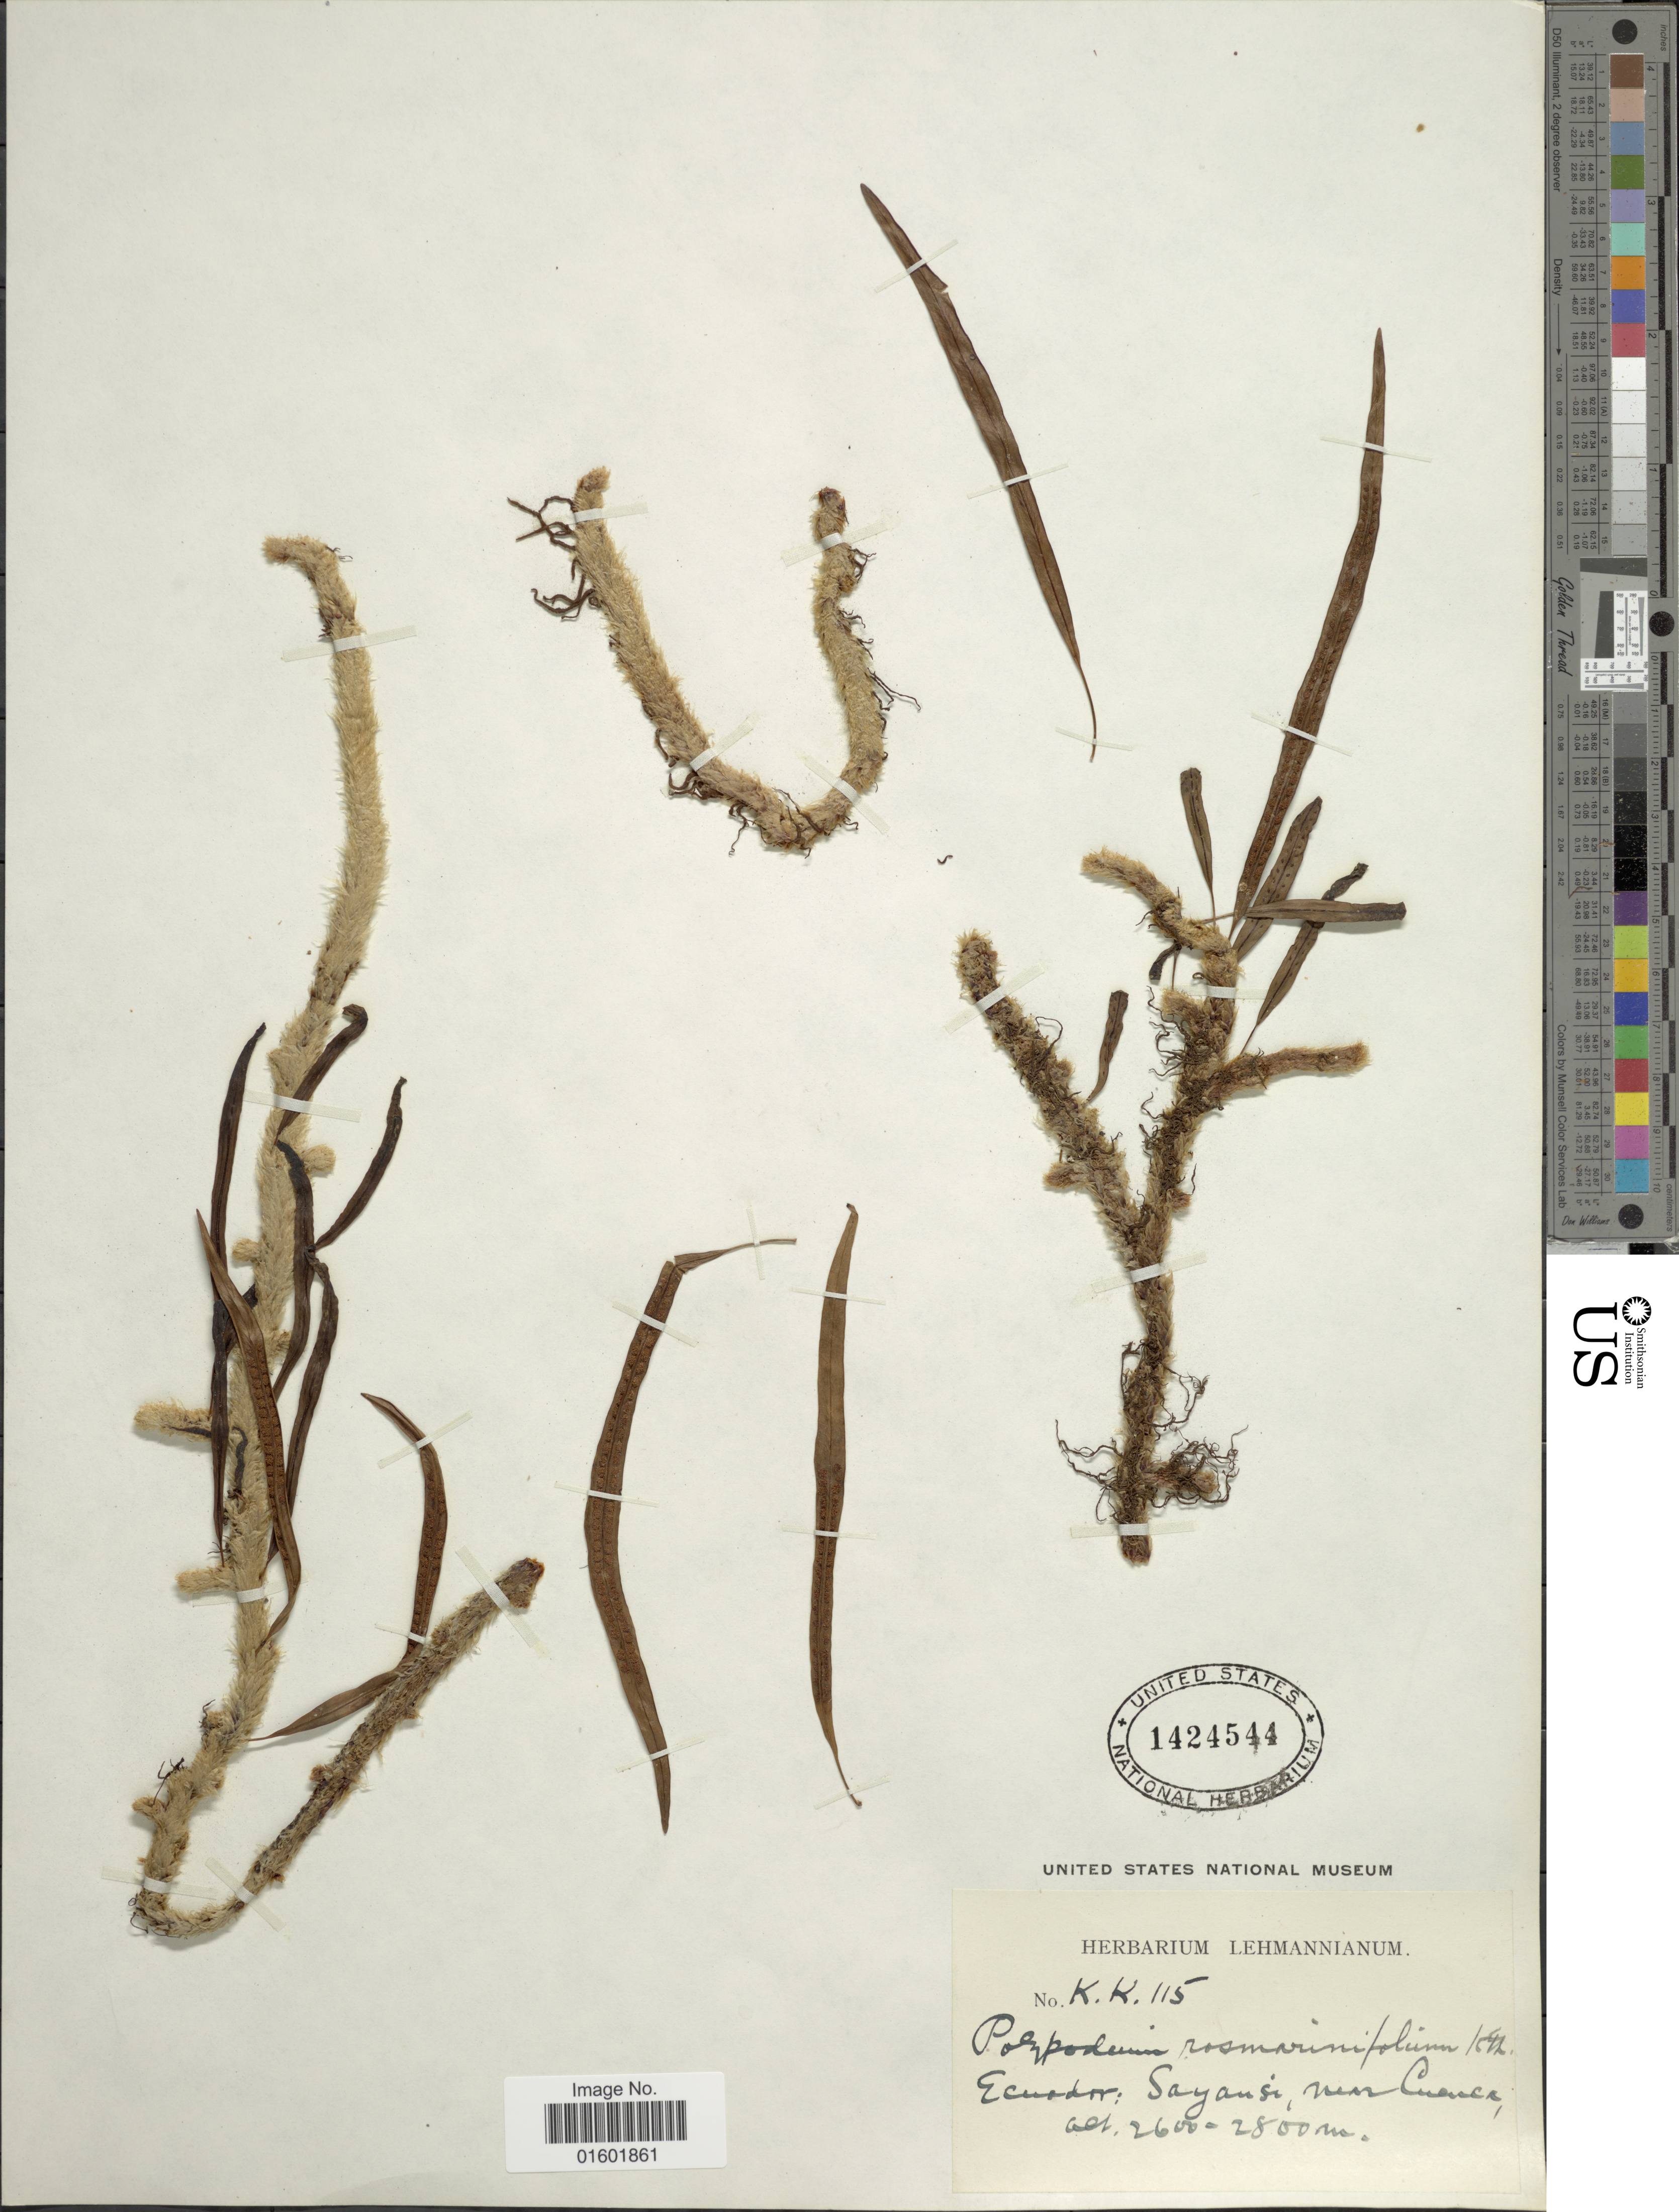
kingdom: Plantae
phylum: Tracheophyta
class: Polypodiopsida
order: Polypodiales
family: Polypodiaceae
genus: Microgramma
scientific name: Microgramma rosmarinifolia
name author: (Kunth) R.M. Tryon & A.F. Tryon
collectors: ex herb. Lehmannianum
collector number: KK115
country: Ecuador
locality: Sayausi, near Cuenca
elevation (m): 2600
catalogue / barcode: US 1424544